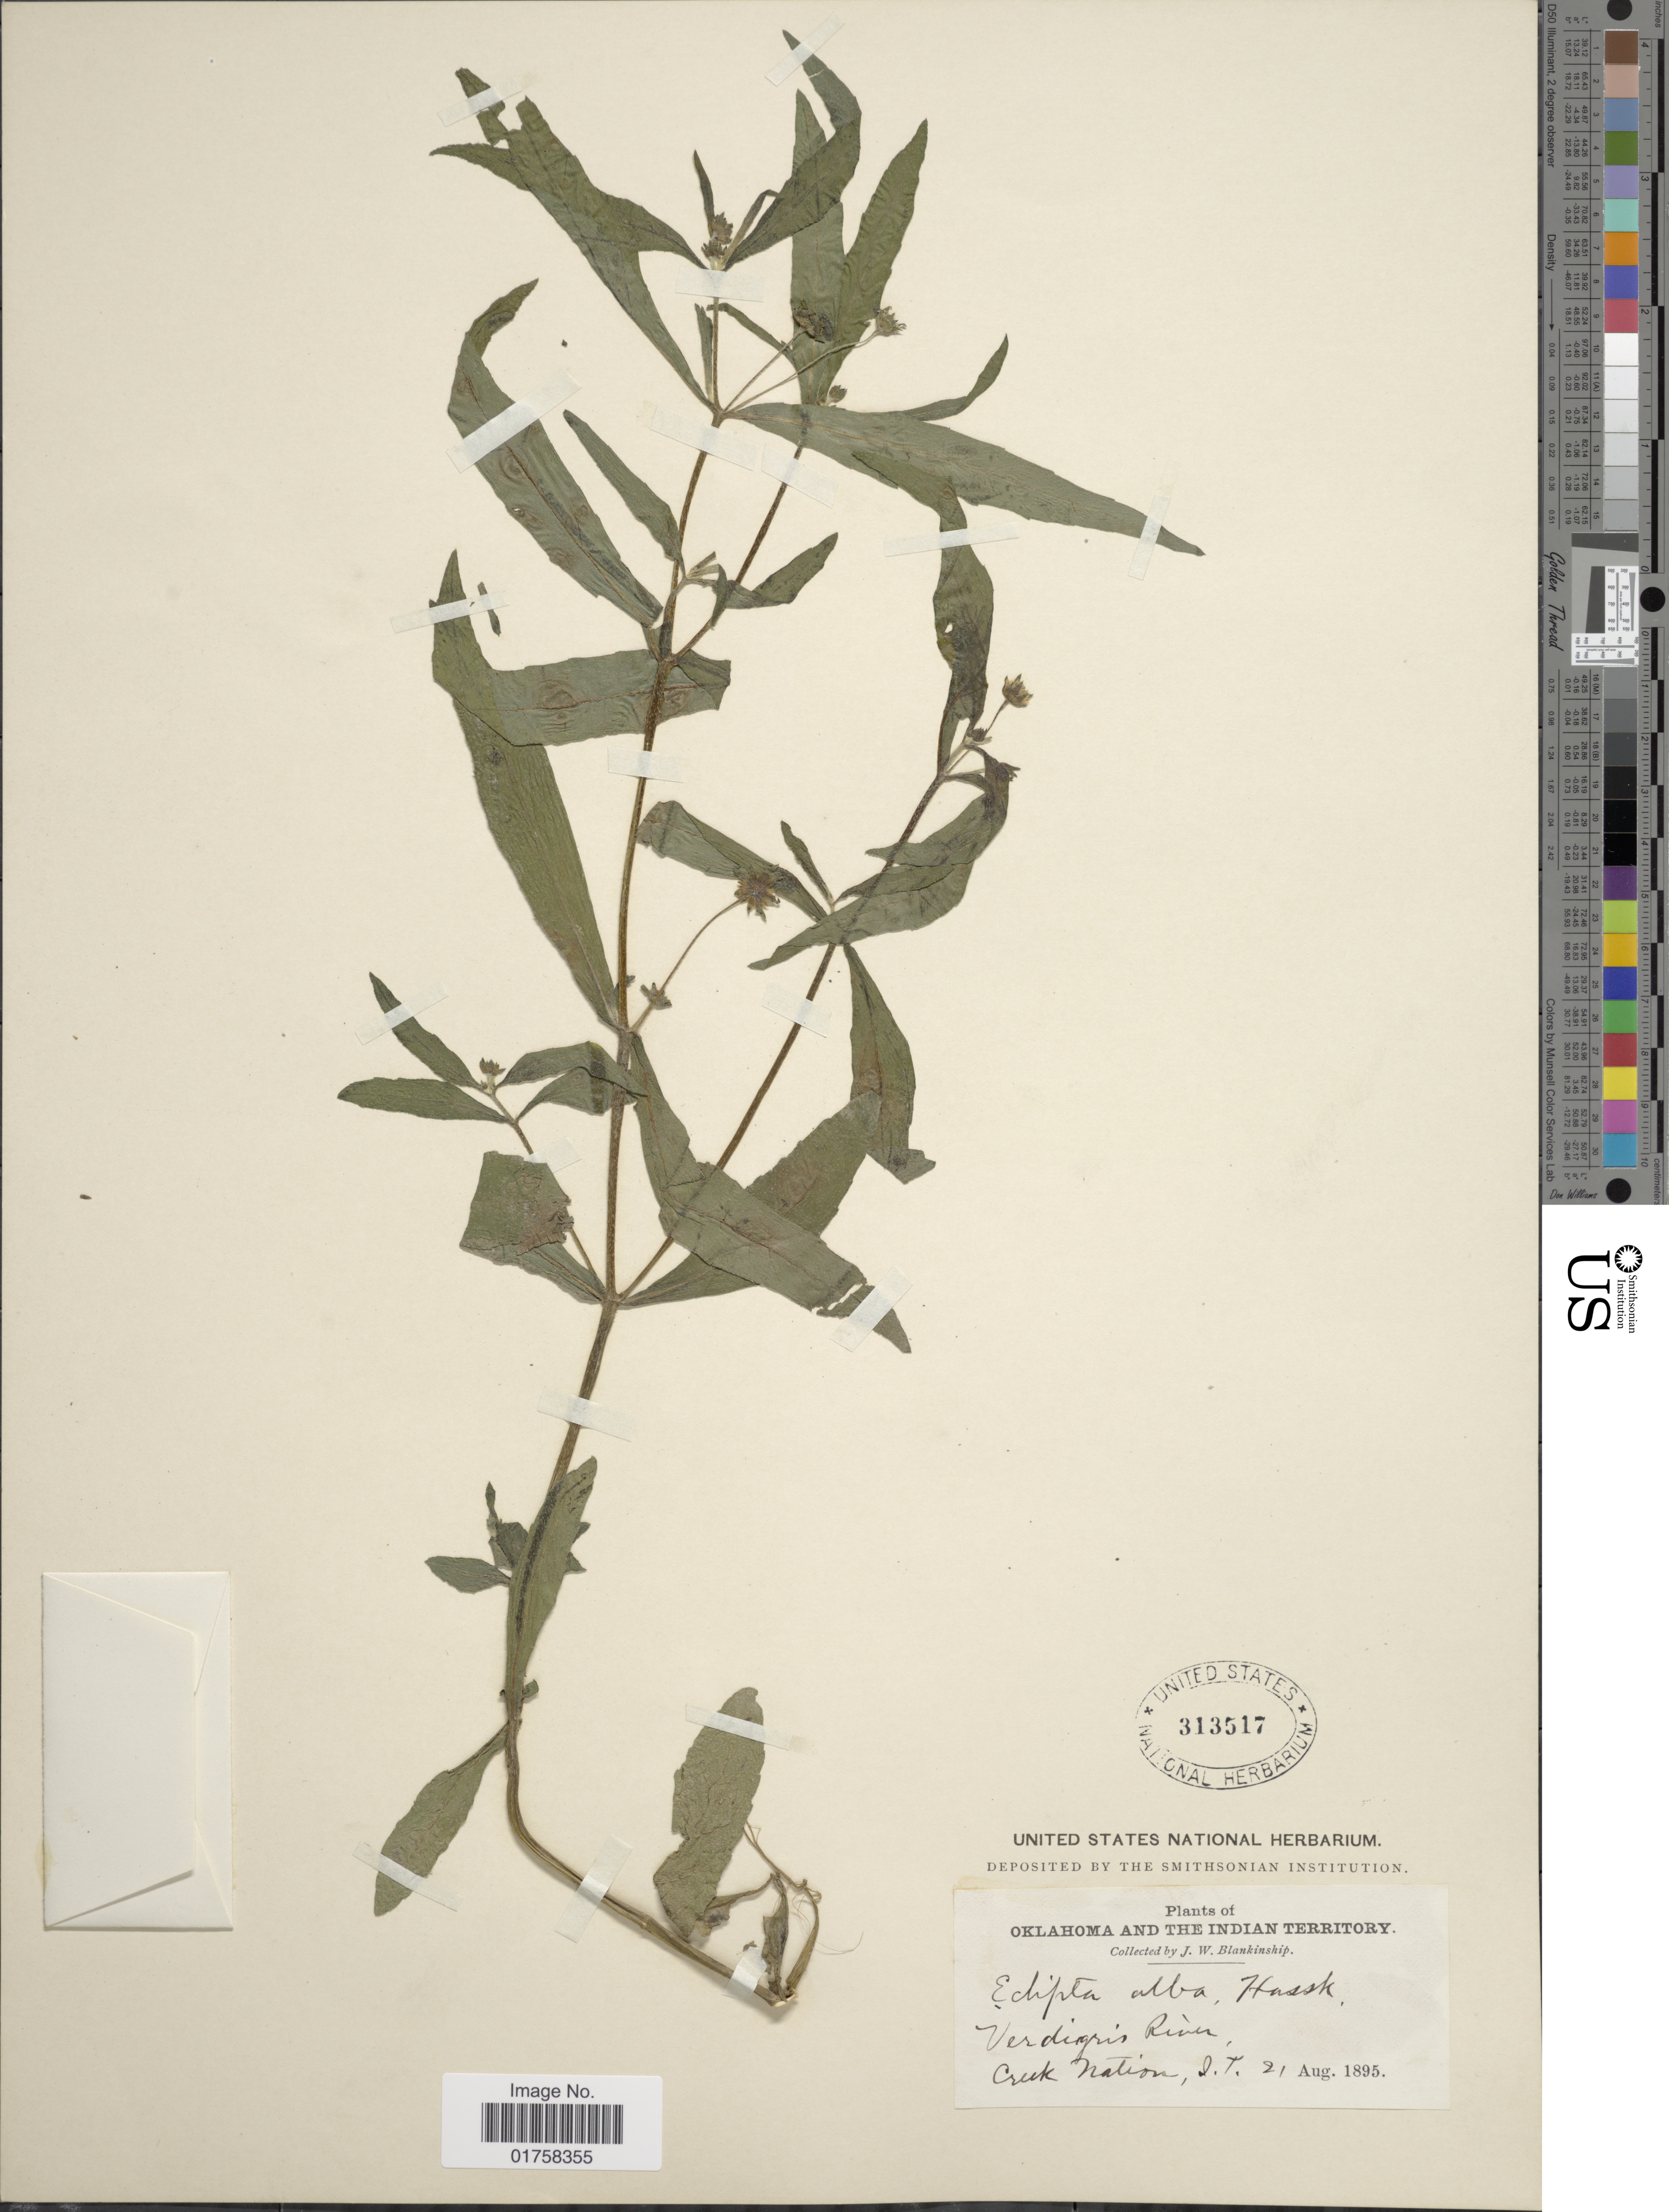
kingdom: Plantae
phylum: Tracheophyta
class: Magnoliopsida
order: Asterales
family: Asteraceae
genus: Eclipta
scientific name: Eclipta alba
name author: (L.) Hassk.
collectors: J. W. Blankinship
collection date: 1895-08-21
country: United States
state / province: Oklahoma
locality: Indian Territory, Verdigris River, Creek Nation, I.T.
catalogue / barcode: US 313517